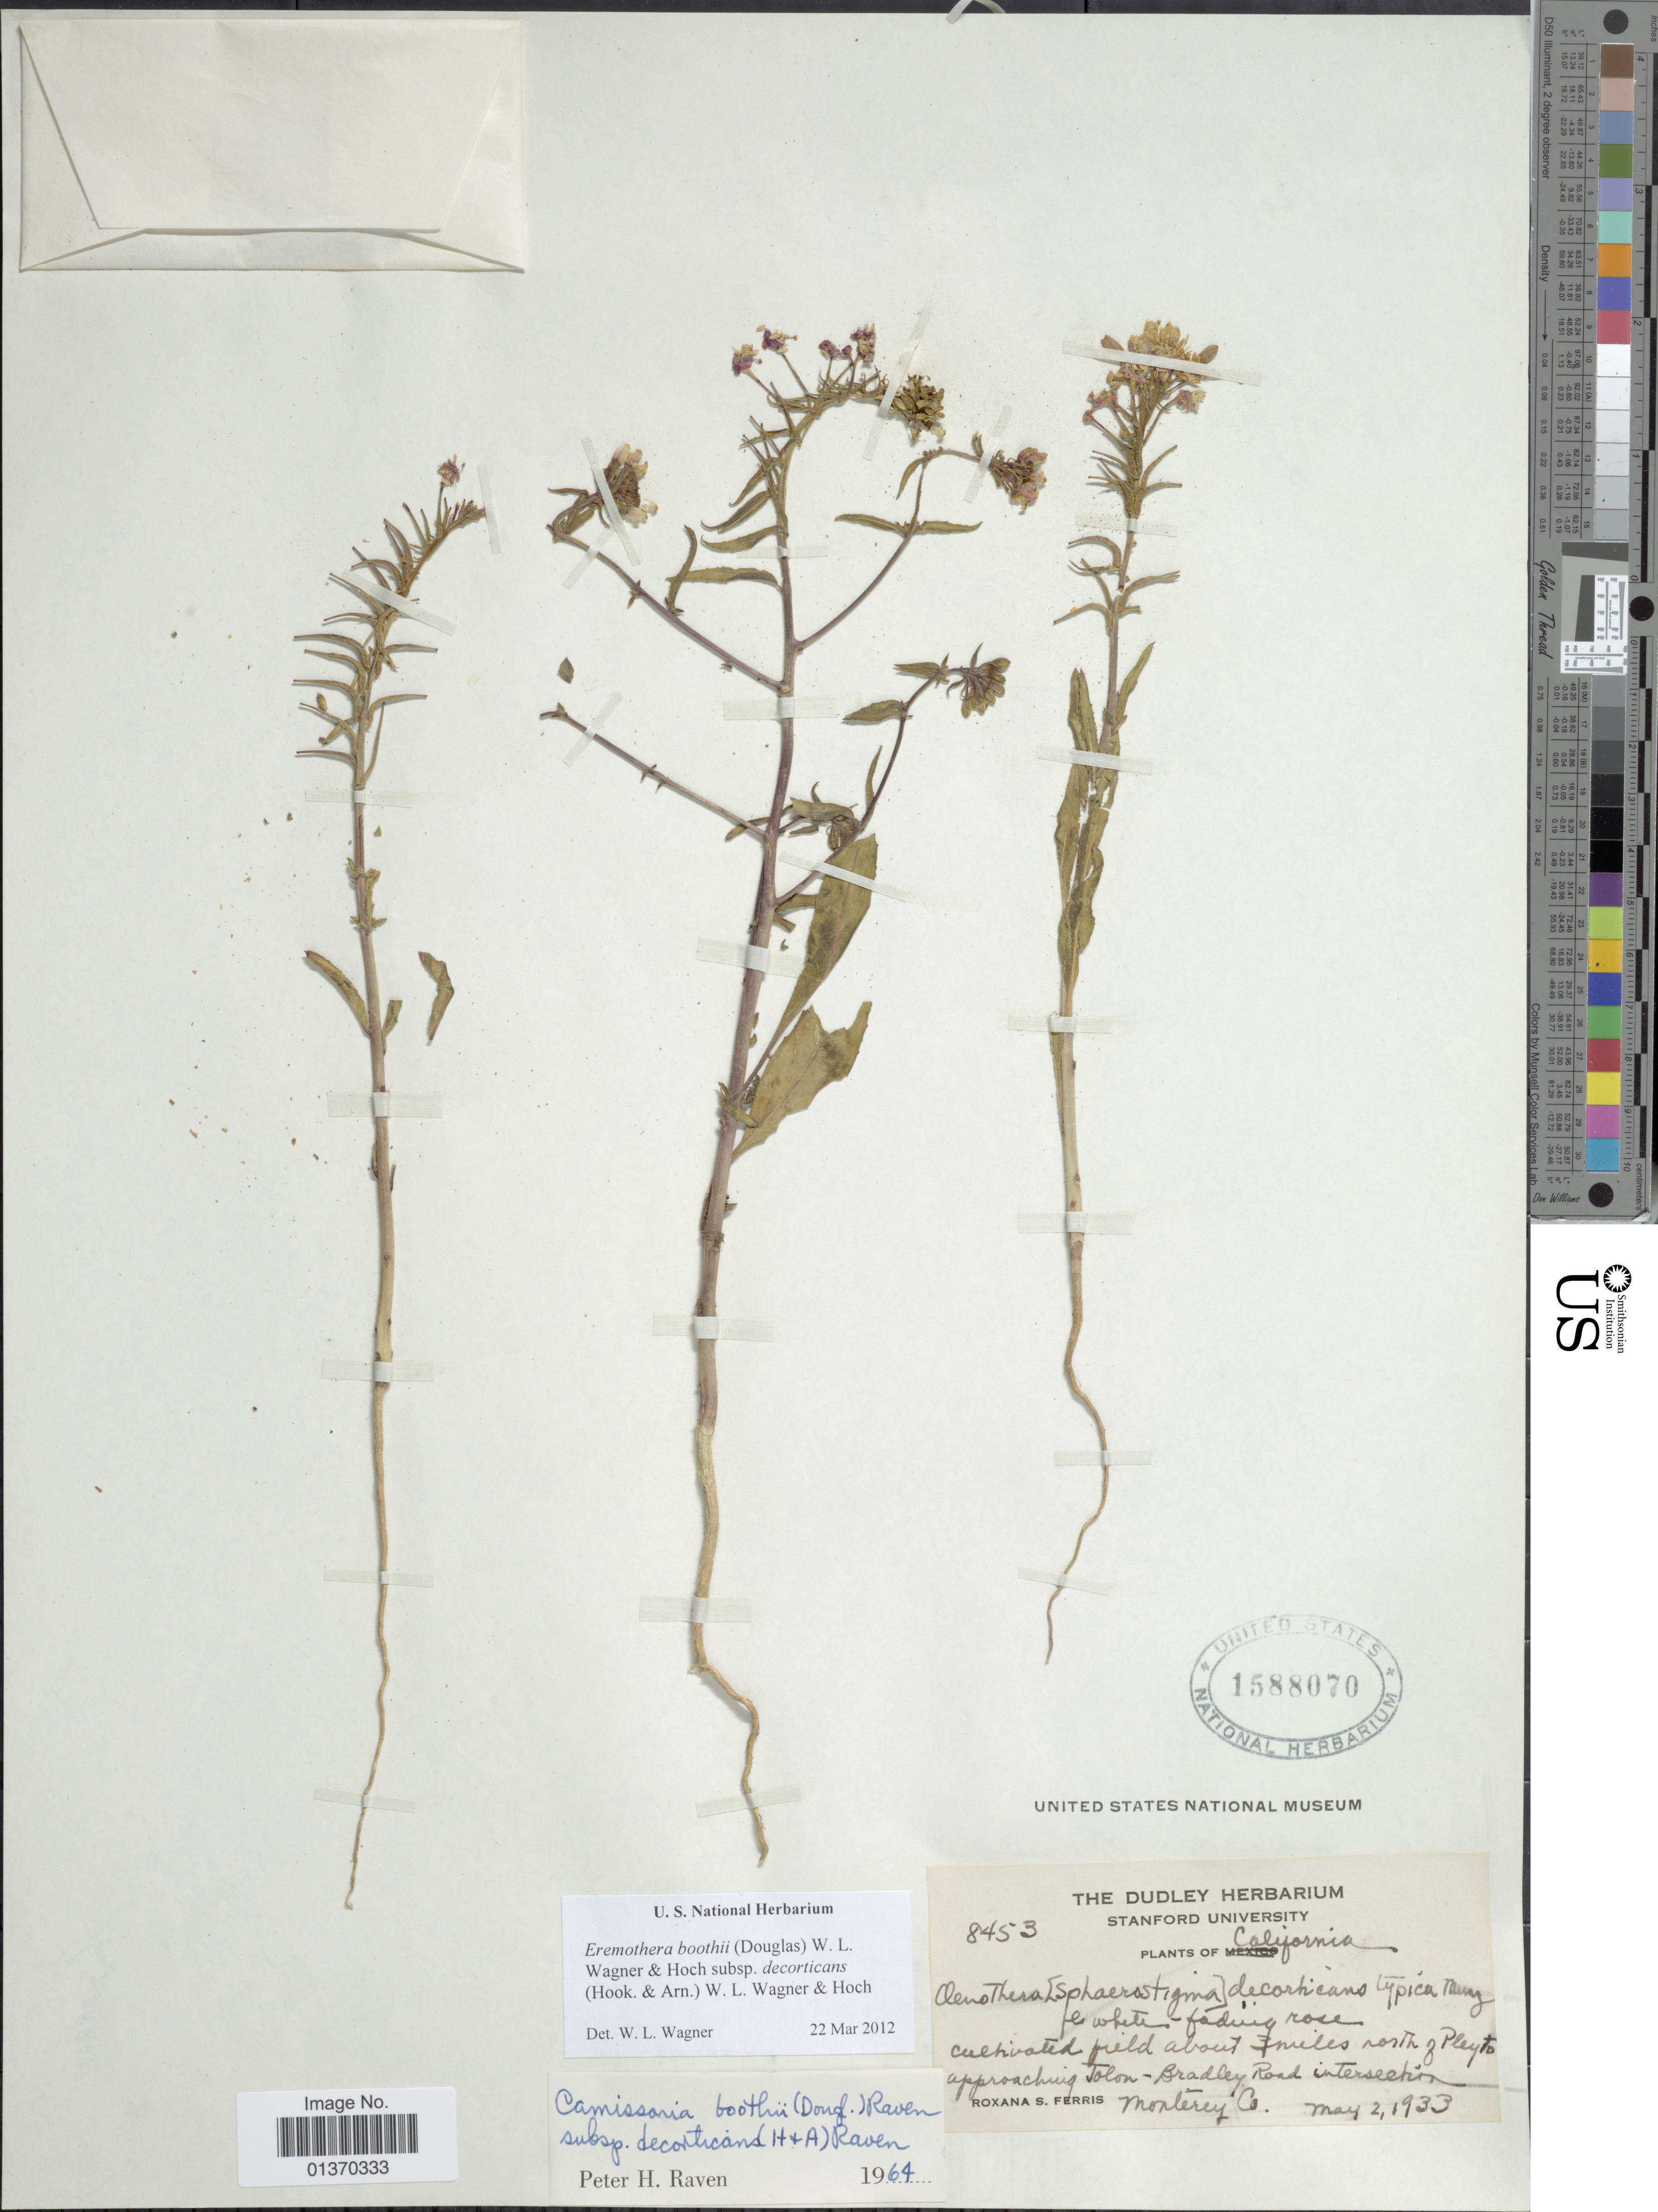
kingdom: Plantae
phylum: Tracheophyta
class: Magnoliopsida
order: Myrtales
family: Onagraceae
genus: Eremothera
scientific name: Eremothera boothii subsp. decorticans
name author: (Hook. & Arn.) W.L. Wagner & Hoch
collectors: R. S. Ferris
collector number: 8453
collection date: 1933-05-02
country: United States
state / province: California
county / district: Monterey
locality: About 3 miles north of Pleyto approaching Jolon - Bradley Road intersection, Monterey Co.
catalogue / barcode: US 1588070